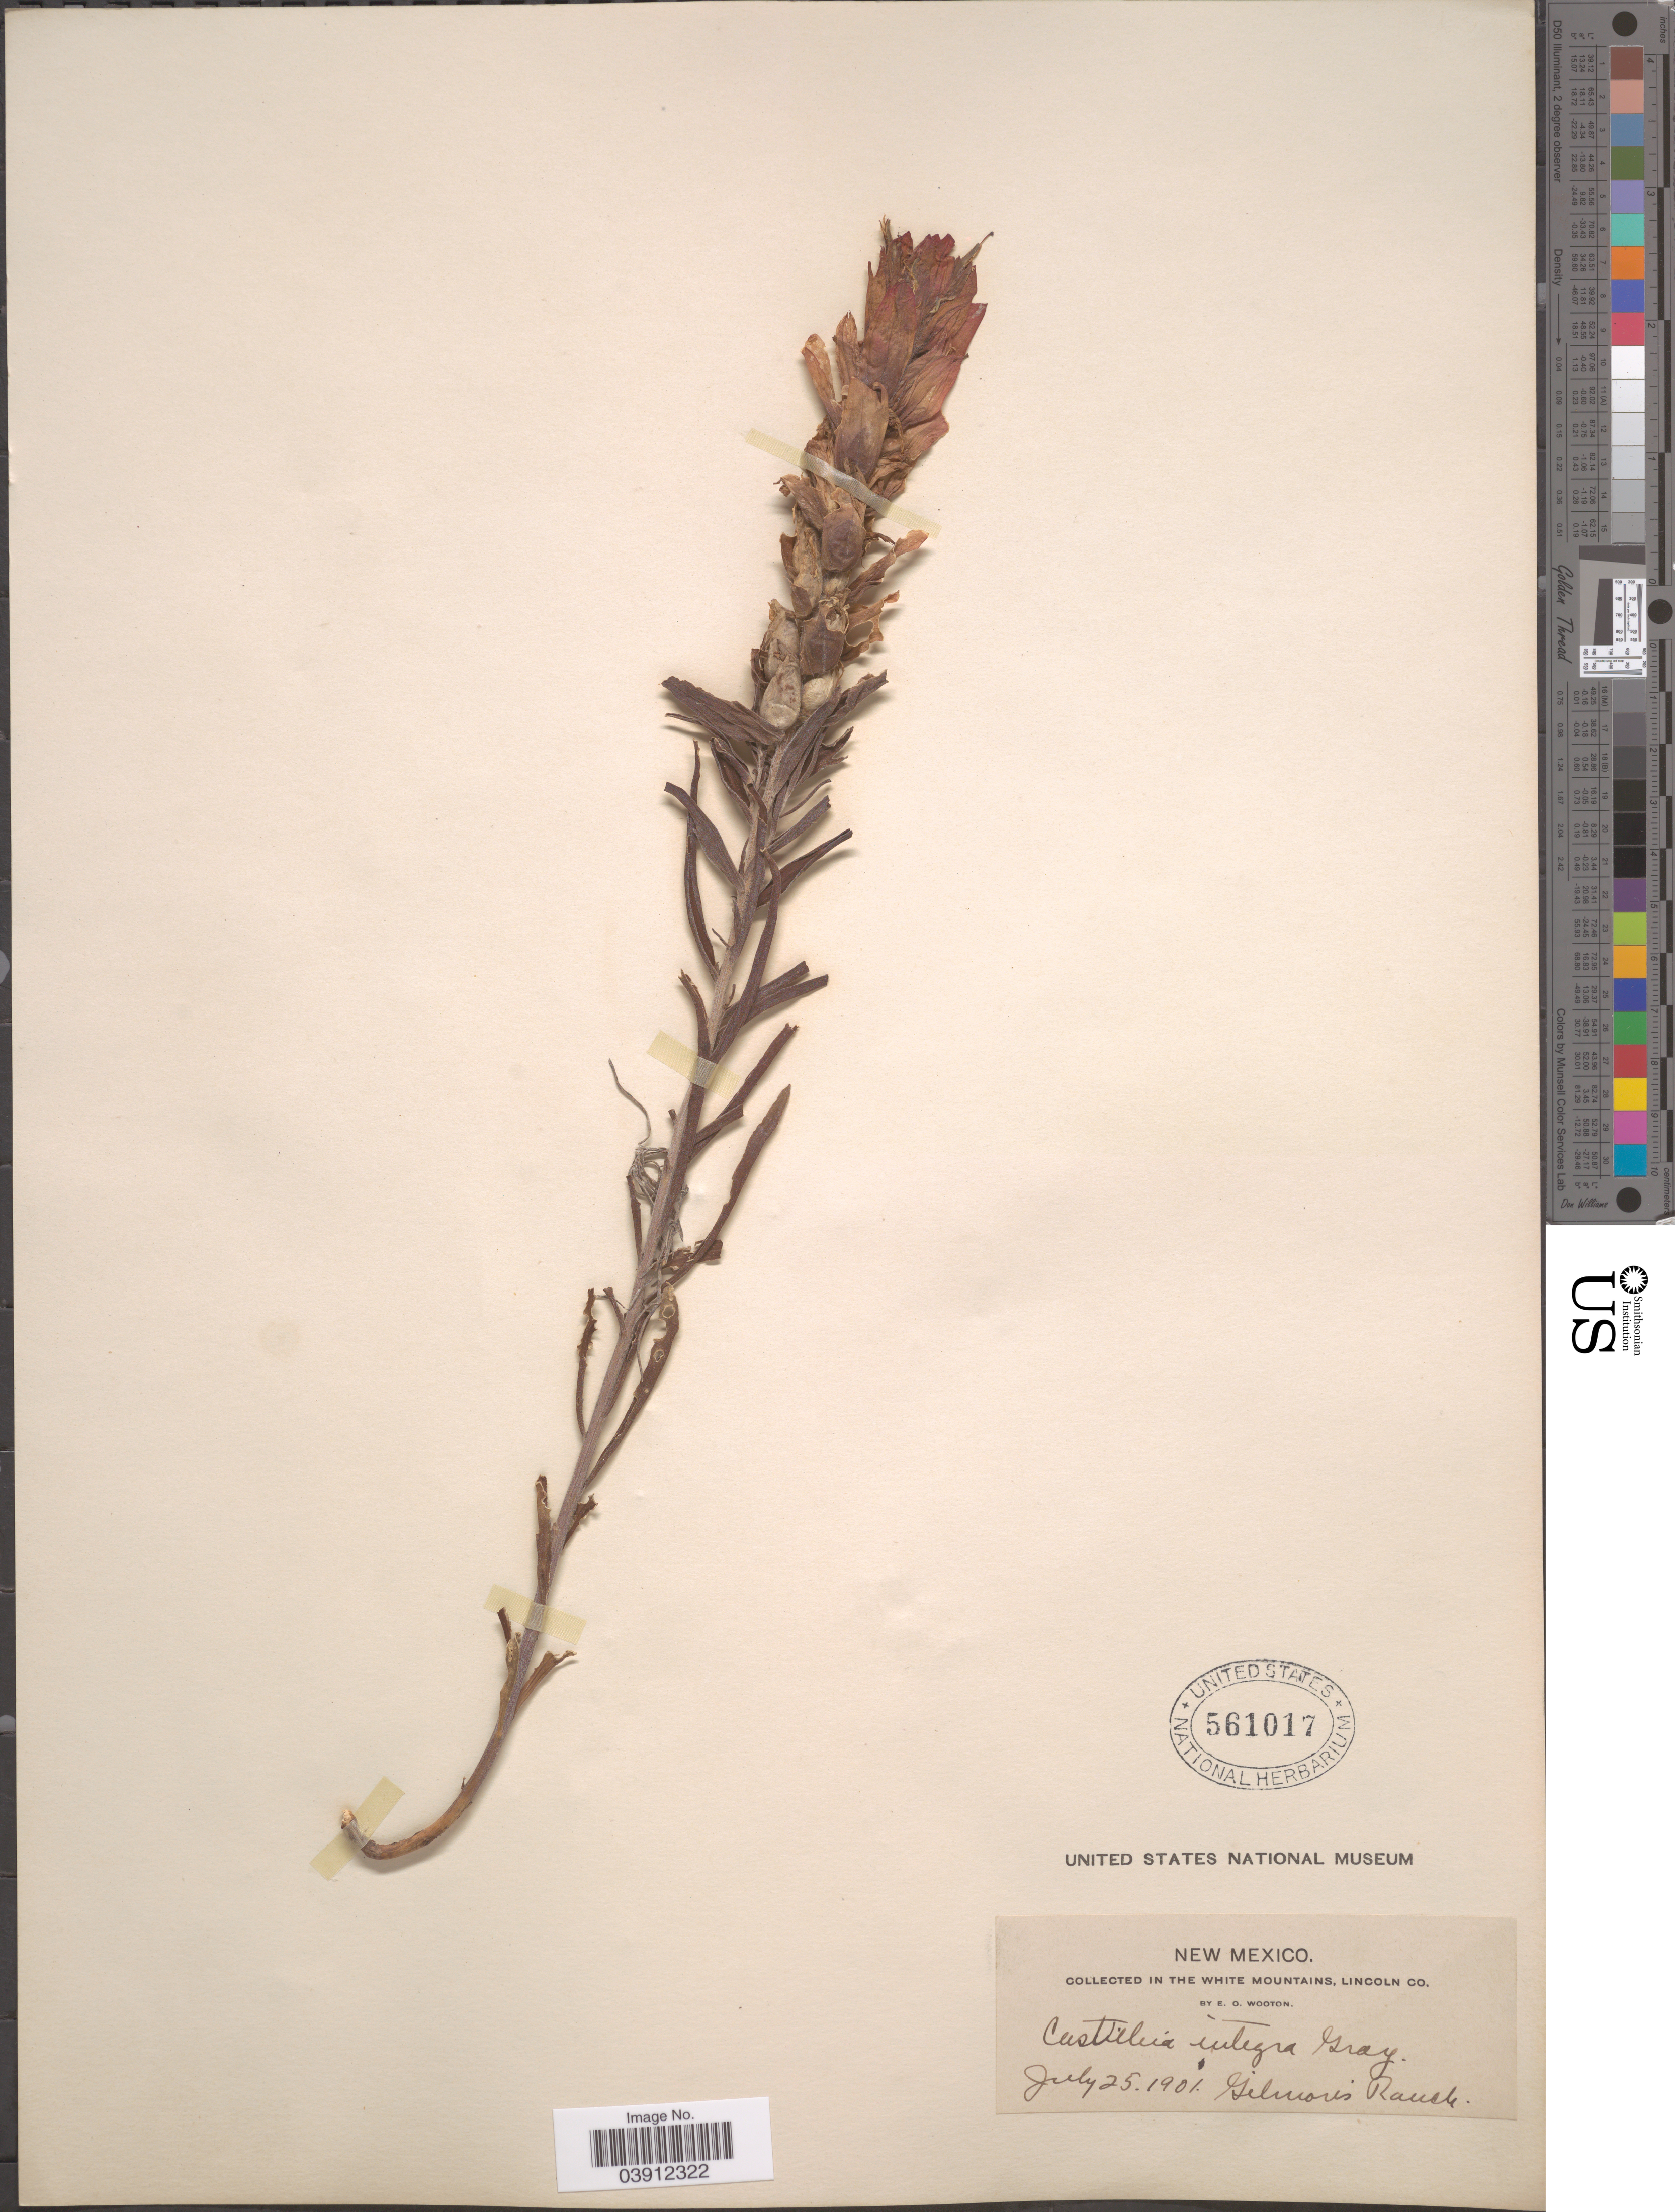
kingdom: Plantae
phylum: Tracheophyta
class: Magnoliopsida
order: Lamiales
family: Orobanchaceae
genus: Castilleja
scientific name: Castilleja integra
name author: A. Gray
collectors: E. O. Wooton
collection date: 1901-07-25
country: United States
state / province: New Mexico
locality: In the White Mountains, Lincoln Co. Gilmore's Ranch.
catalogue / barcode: US 561017